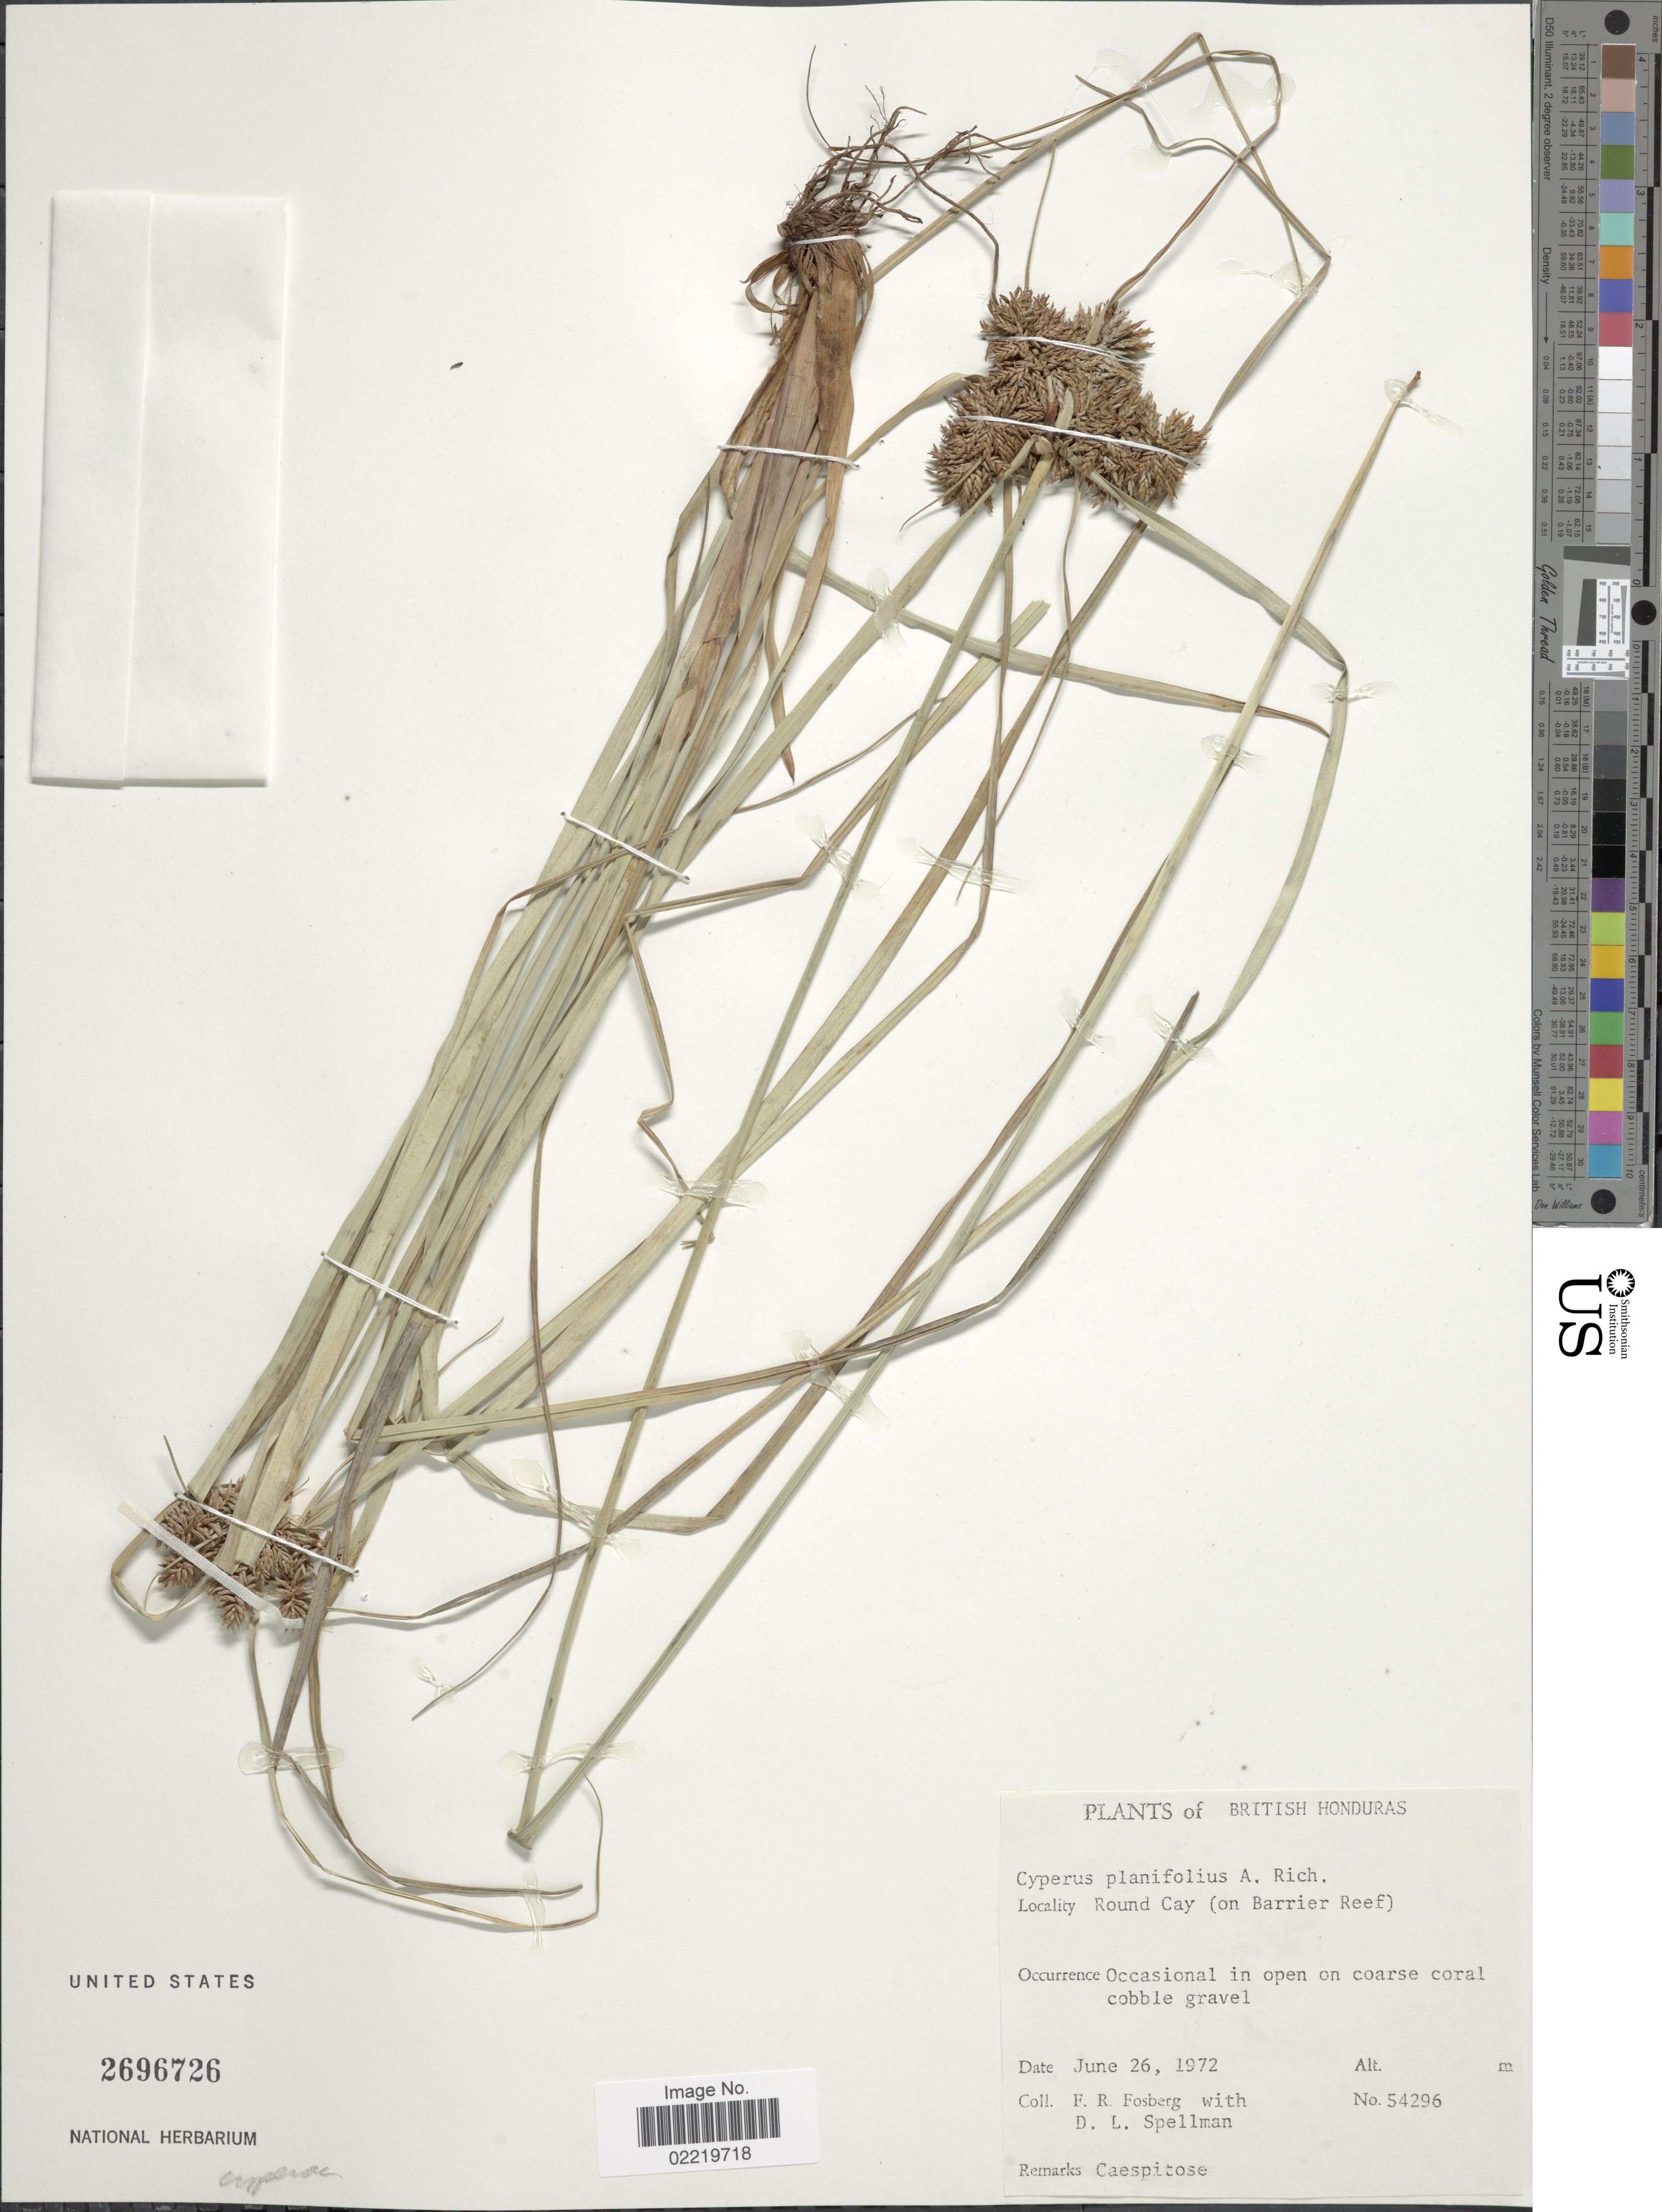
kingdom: Plantae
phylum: Tracheophyta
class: Liliopsida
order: Poales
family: Cyperaceae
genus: Cyperus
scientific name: Cyperus planifolius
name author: Rich.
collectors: F. R. Fosberg & D. L. Spellman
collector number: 54296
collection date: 1972-06-26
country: Belize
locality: British Honduras, Round Cay (on Barrier Reef)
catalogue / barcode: US 2696726